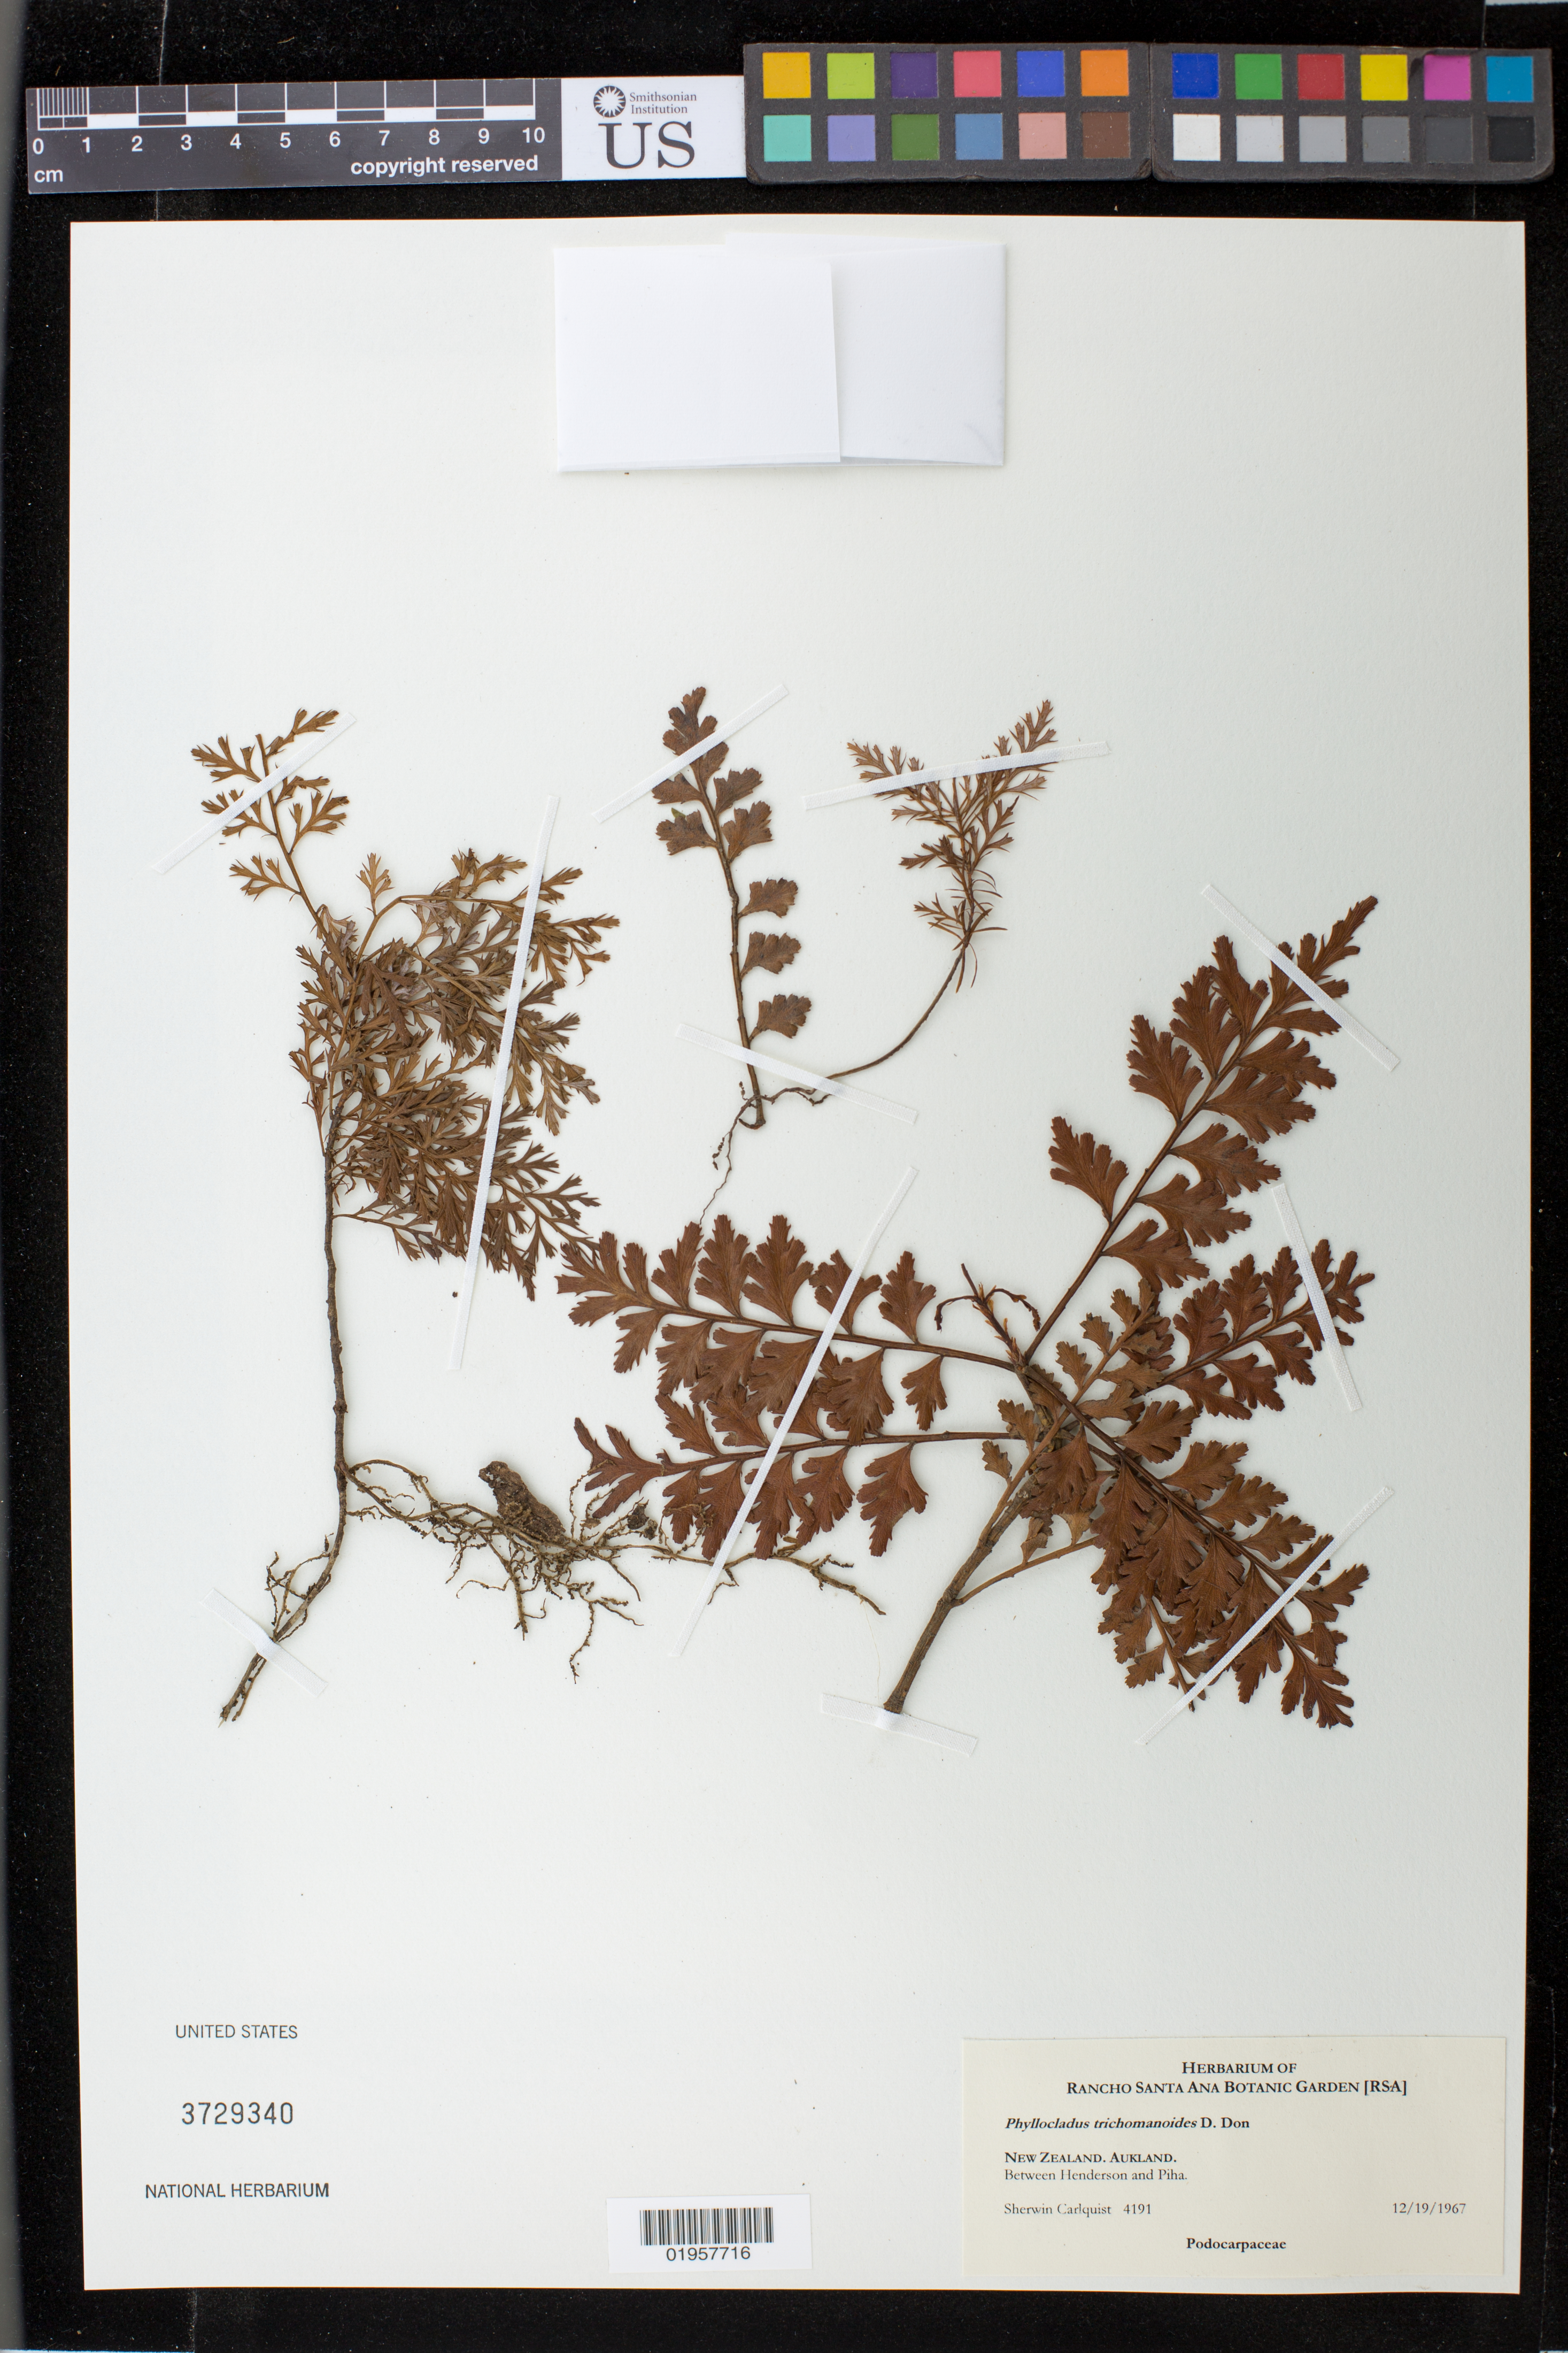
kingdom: Plantae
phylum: Tracheophyta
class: Pinopsida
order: Pinales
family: Phyllocladaceae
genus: Phyllocladus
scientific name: Phyllocladus trichomanoides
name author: D. Don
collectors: S. Carlquist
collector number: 4191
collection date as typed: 12/19/1967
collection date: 1967-12-19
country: New Zealand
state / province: Auckland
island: North Island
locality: Between Henderson and Piha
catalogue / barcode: US 3729340